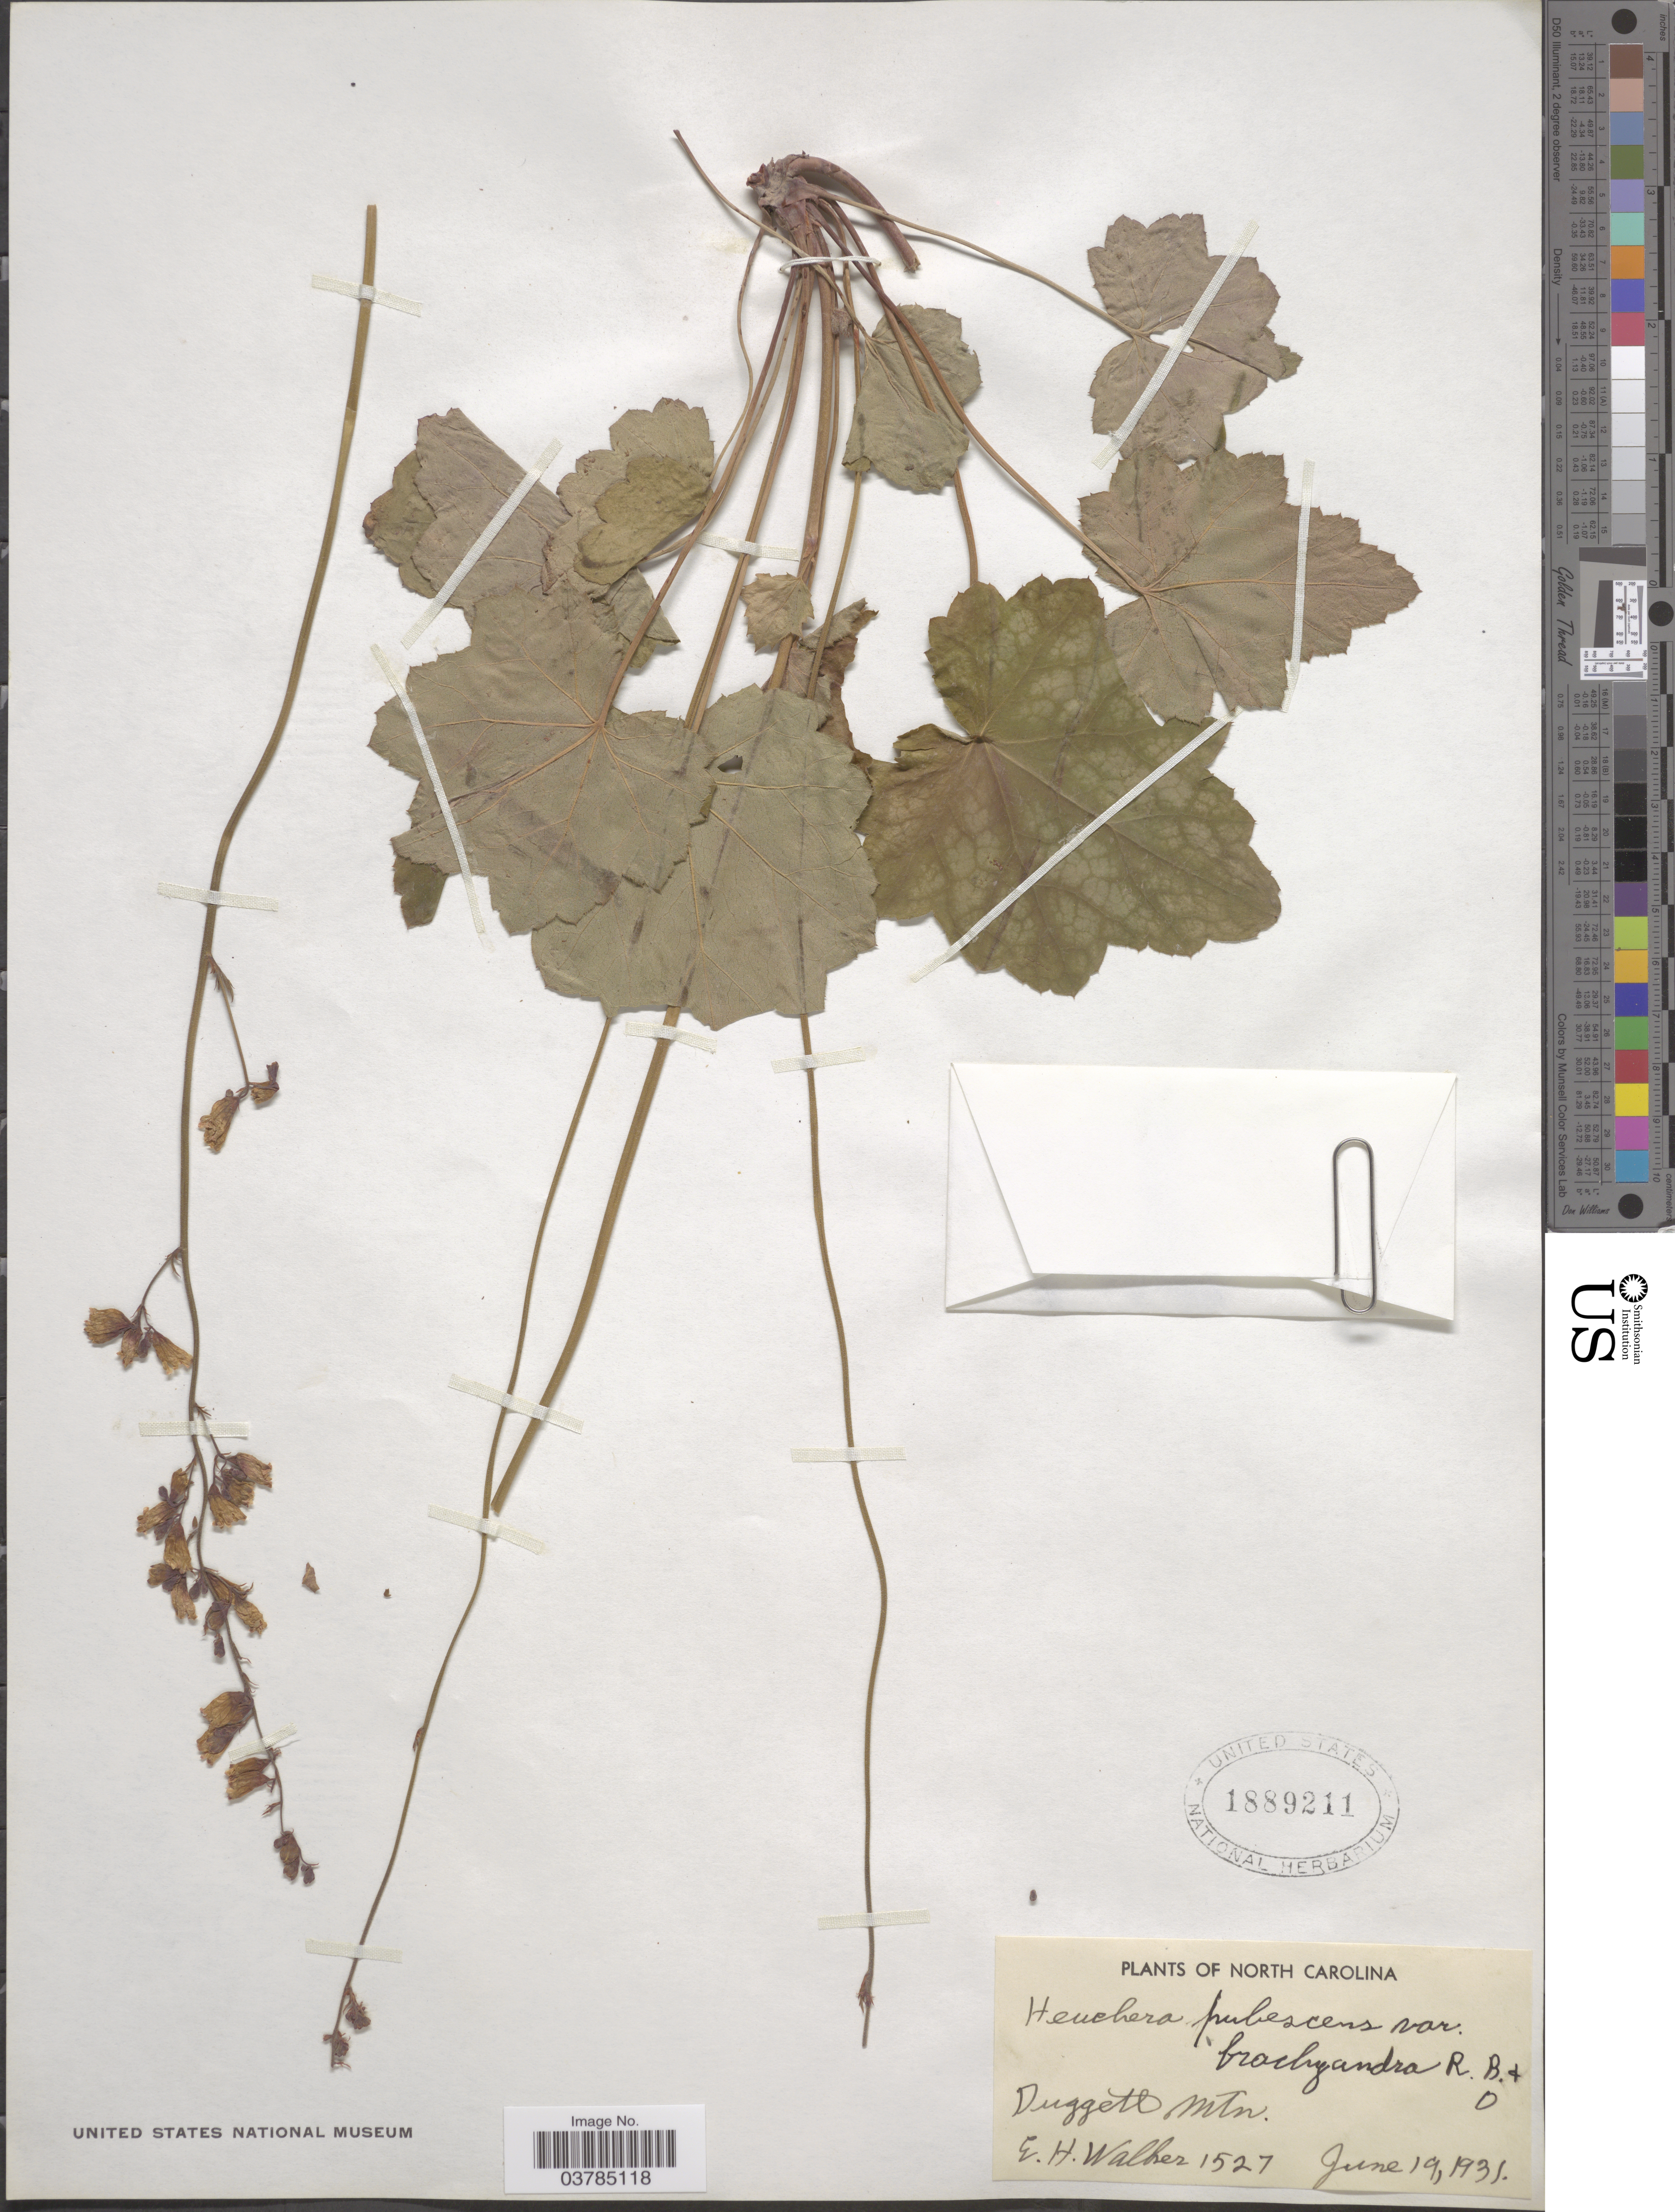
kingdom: Plantae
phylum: Tracheophyta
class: Magnoliopsida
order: Saxifragales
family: Saxifragaceae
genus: Heuchera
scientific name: Heuchera pubescens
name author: Pursh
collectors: E. H. Walker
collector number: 1527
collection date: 1931-06-19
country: United States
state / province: North Carolina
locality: Duggett Mtn.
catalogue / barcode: US 1889211